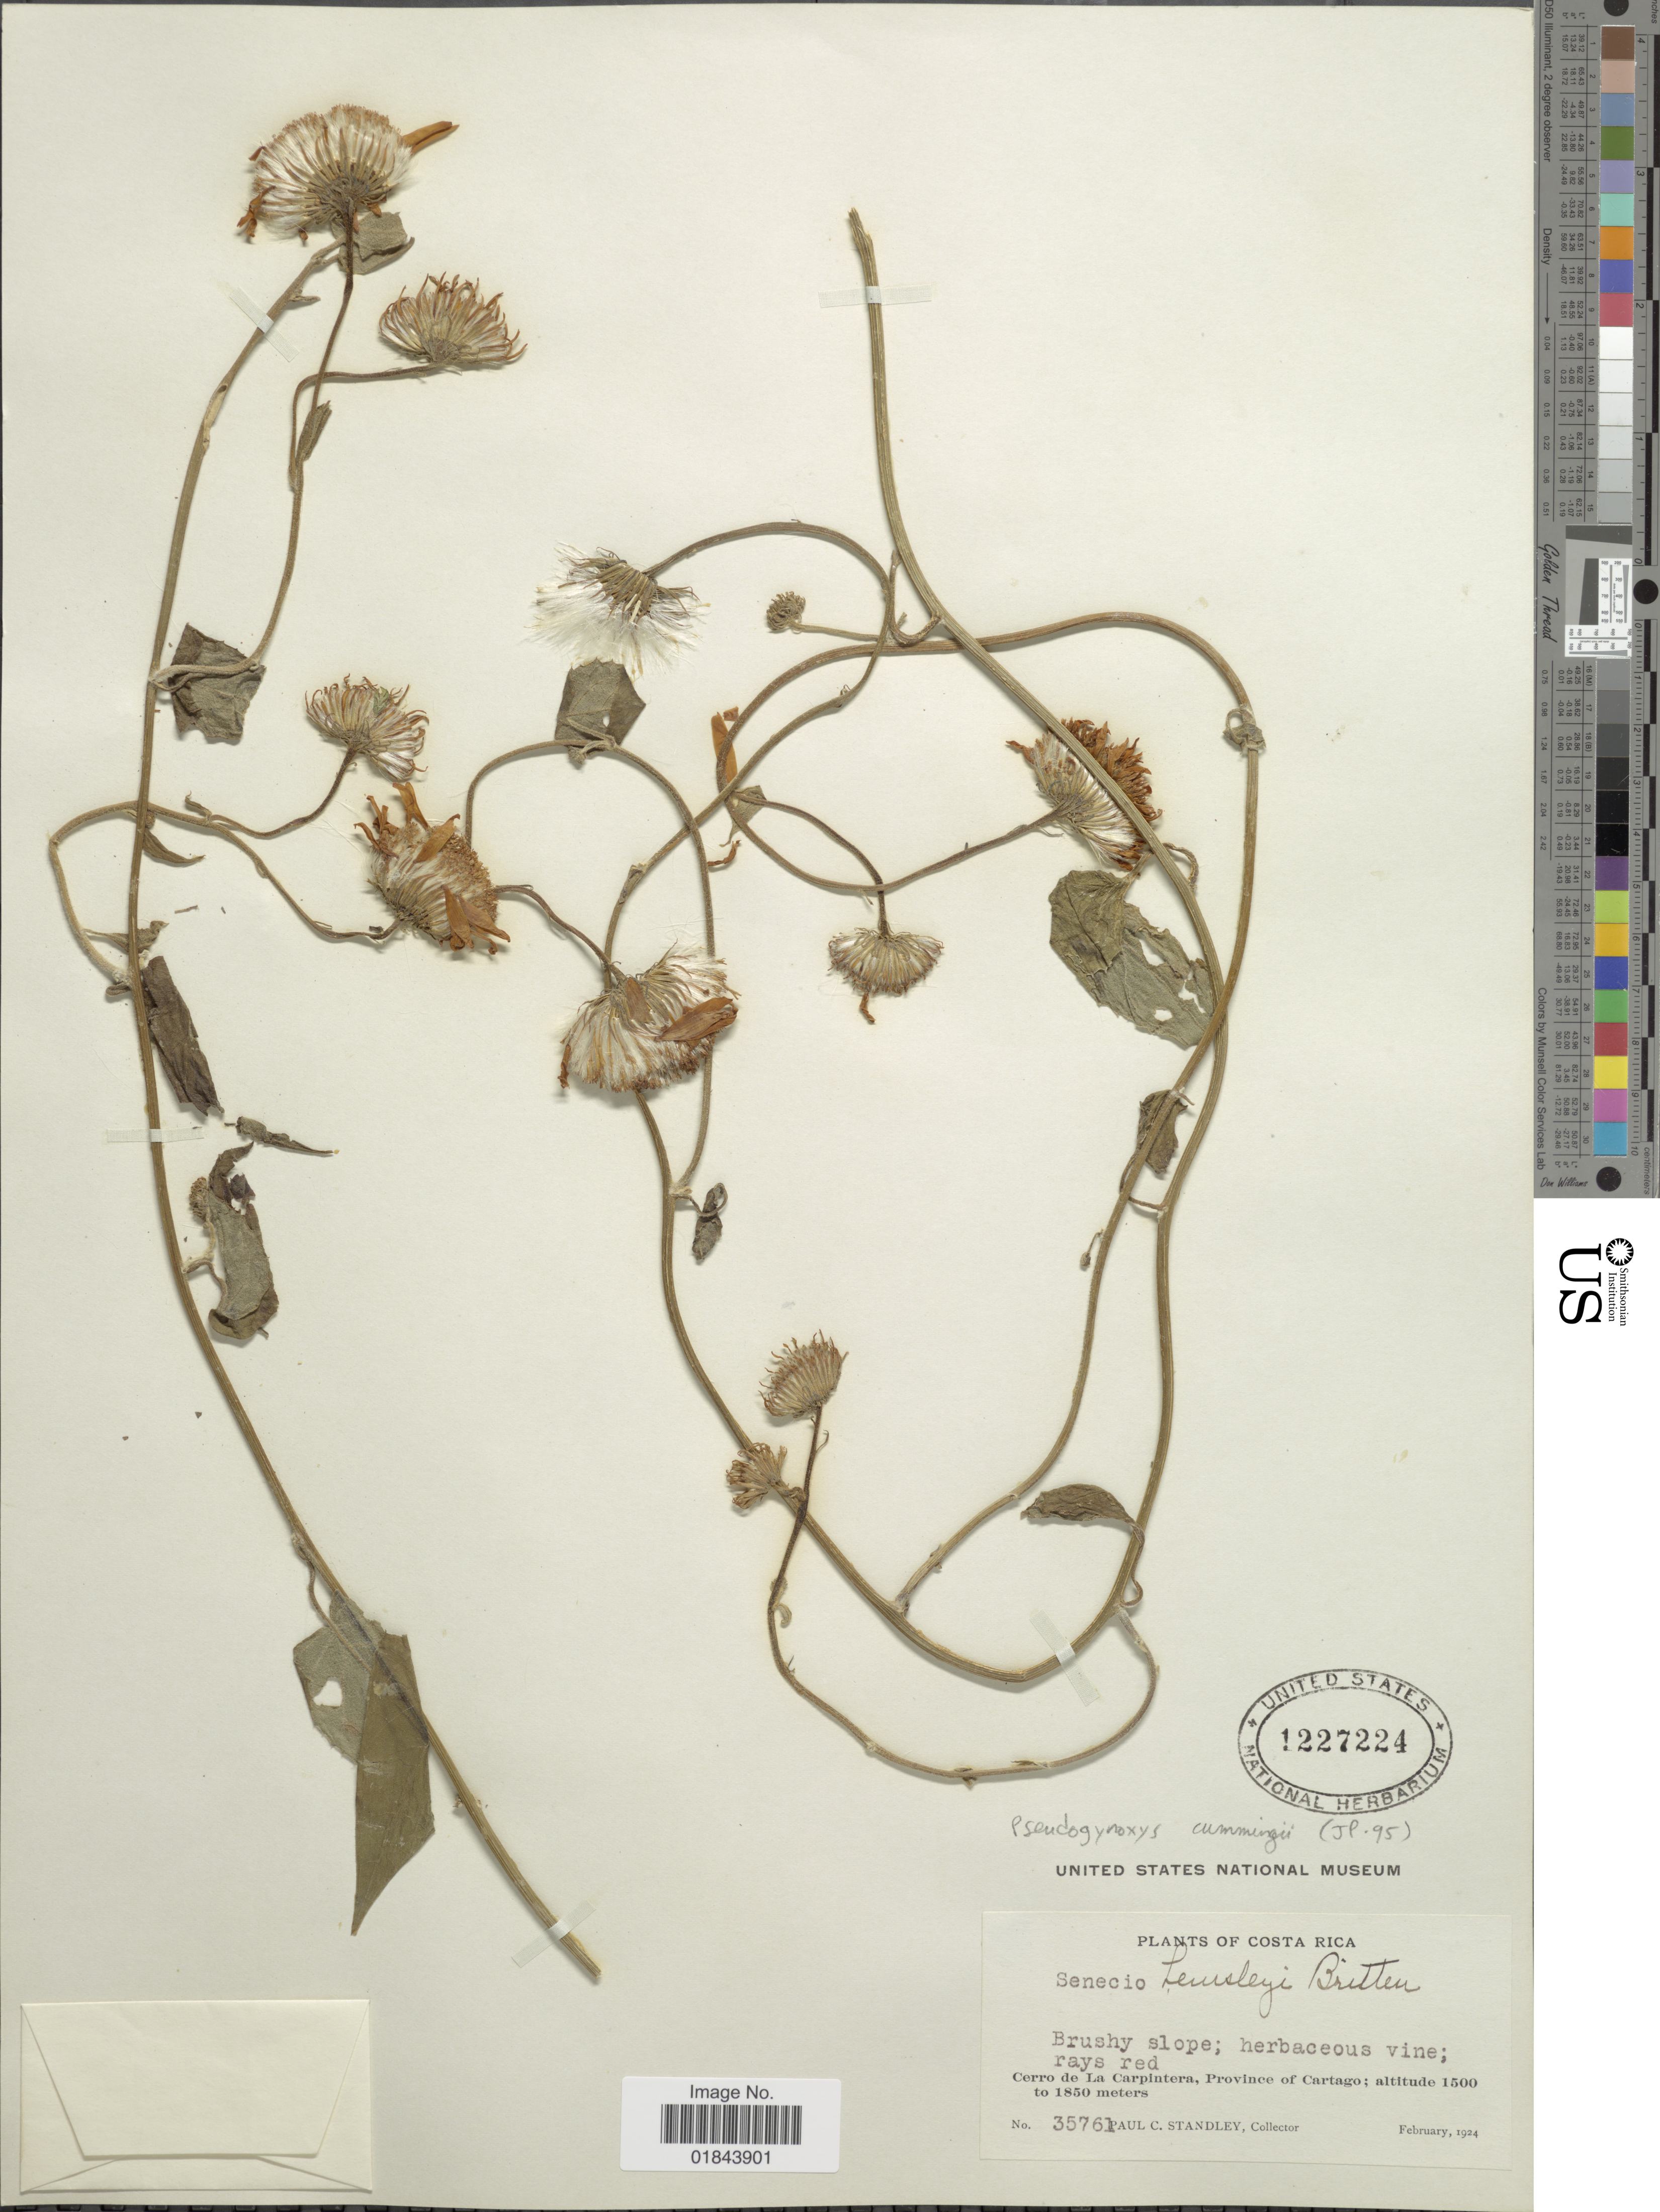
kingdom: Plantae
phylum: Tracheophyta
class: Magnoliopsida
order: Asterales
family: Asteraceae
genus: Pseudogynoxys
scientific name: Pseudogynoxys cummingii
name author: (Benth.) H. Rob. & Cuatrec.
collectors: P. C. Standley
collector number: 35761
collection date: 1924-02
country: Costa Rica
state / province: Cartago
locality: Cerro de La Carpintera, Province of Cartago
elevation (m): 1500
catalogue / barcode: US 1227224